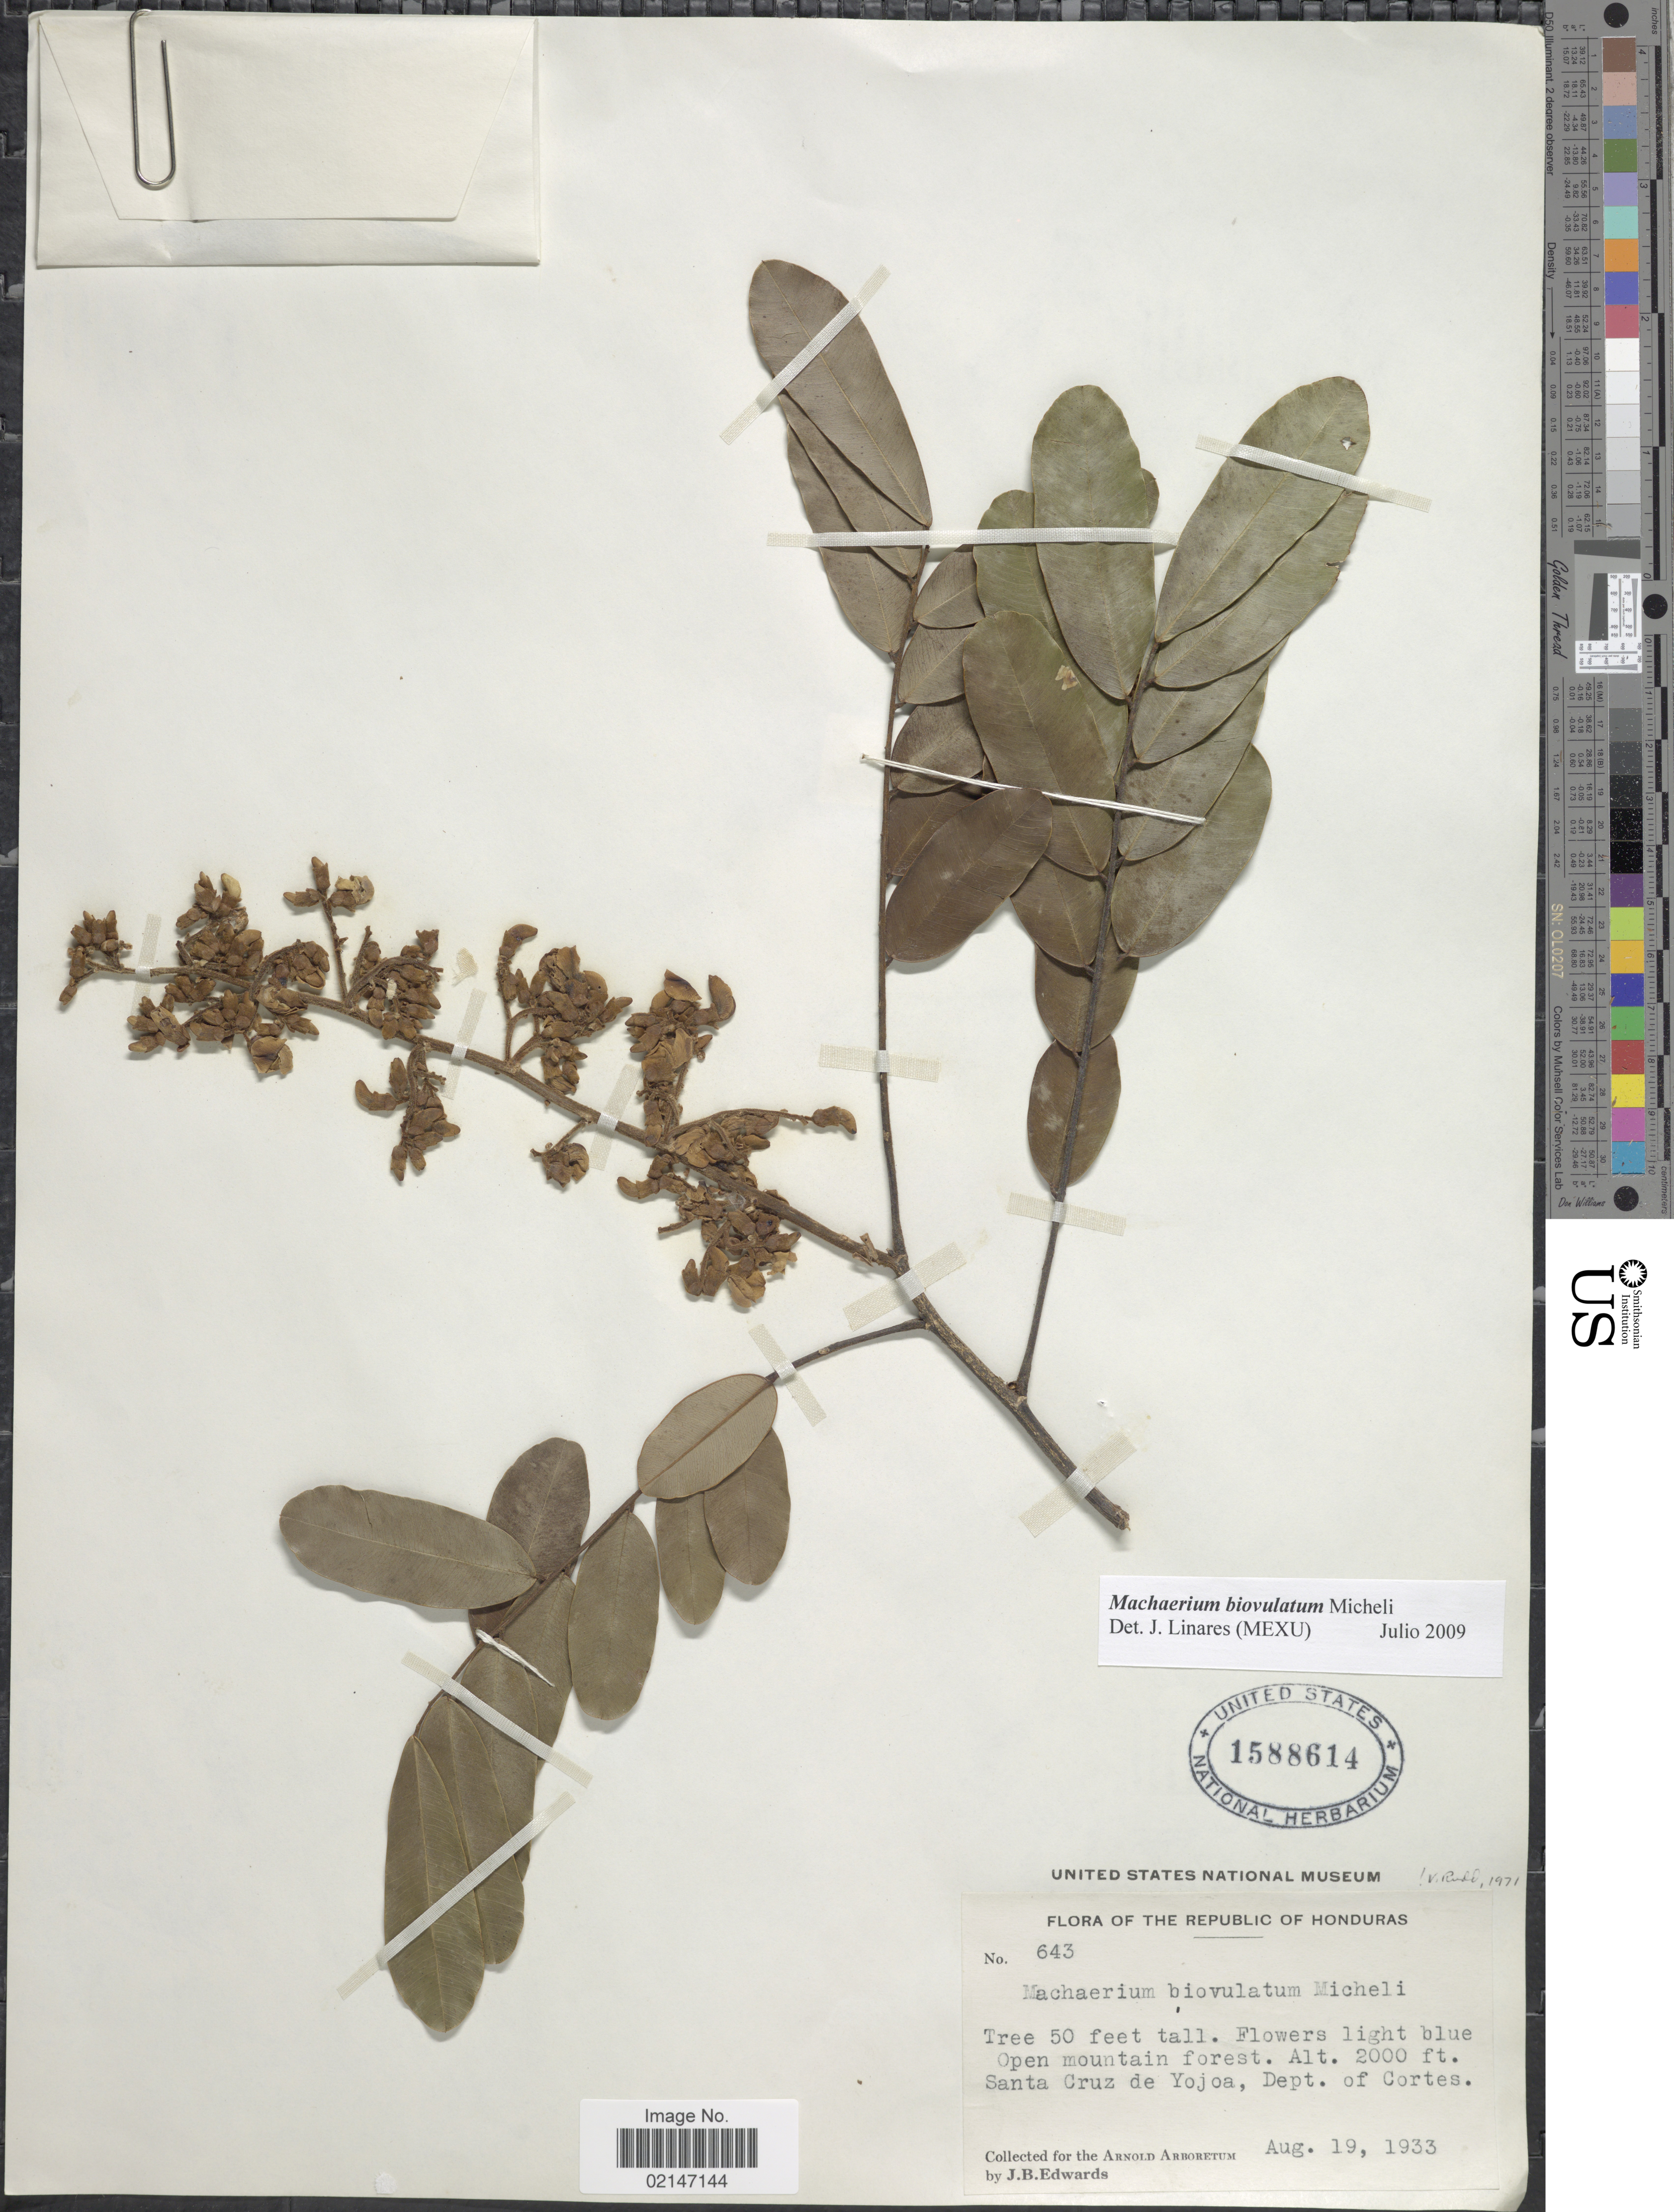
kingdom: Plantae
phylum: Tracheophyta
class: Magnoliopsida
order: Fabales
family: Fabaceae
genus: Machaerium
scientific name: Machaerium biovulatum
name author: Micheli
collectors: J. B. Edwards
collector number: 643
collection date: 1933-08-19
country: Honduras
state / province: Cortés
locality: Republic of Honduras, open mountain forest, Santa Cruz de Yojoa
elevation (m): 610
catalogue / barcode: US 1588614